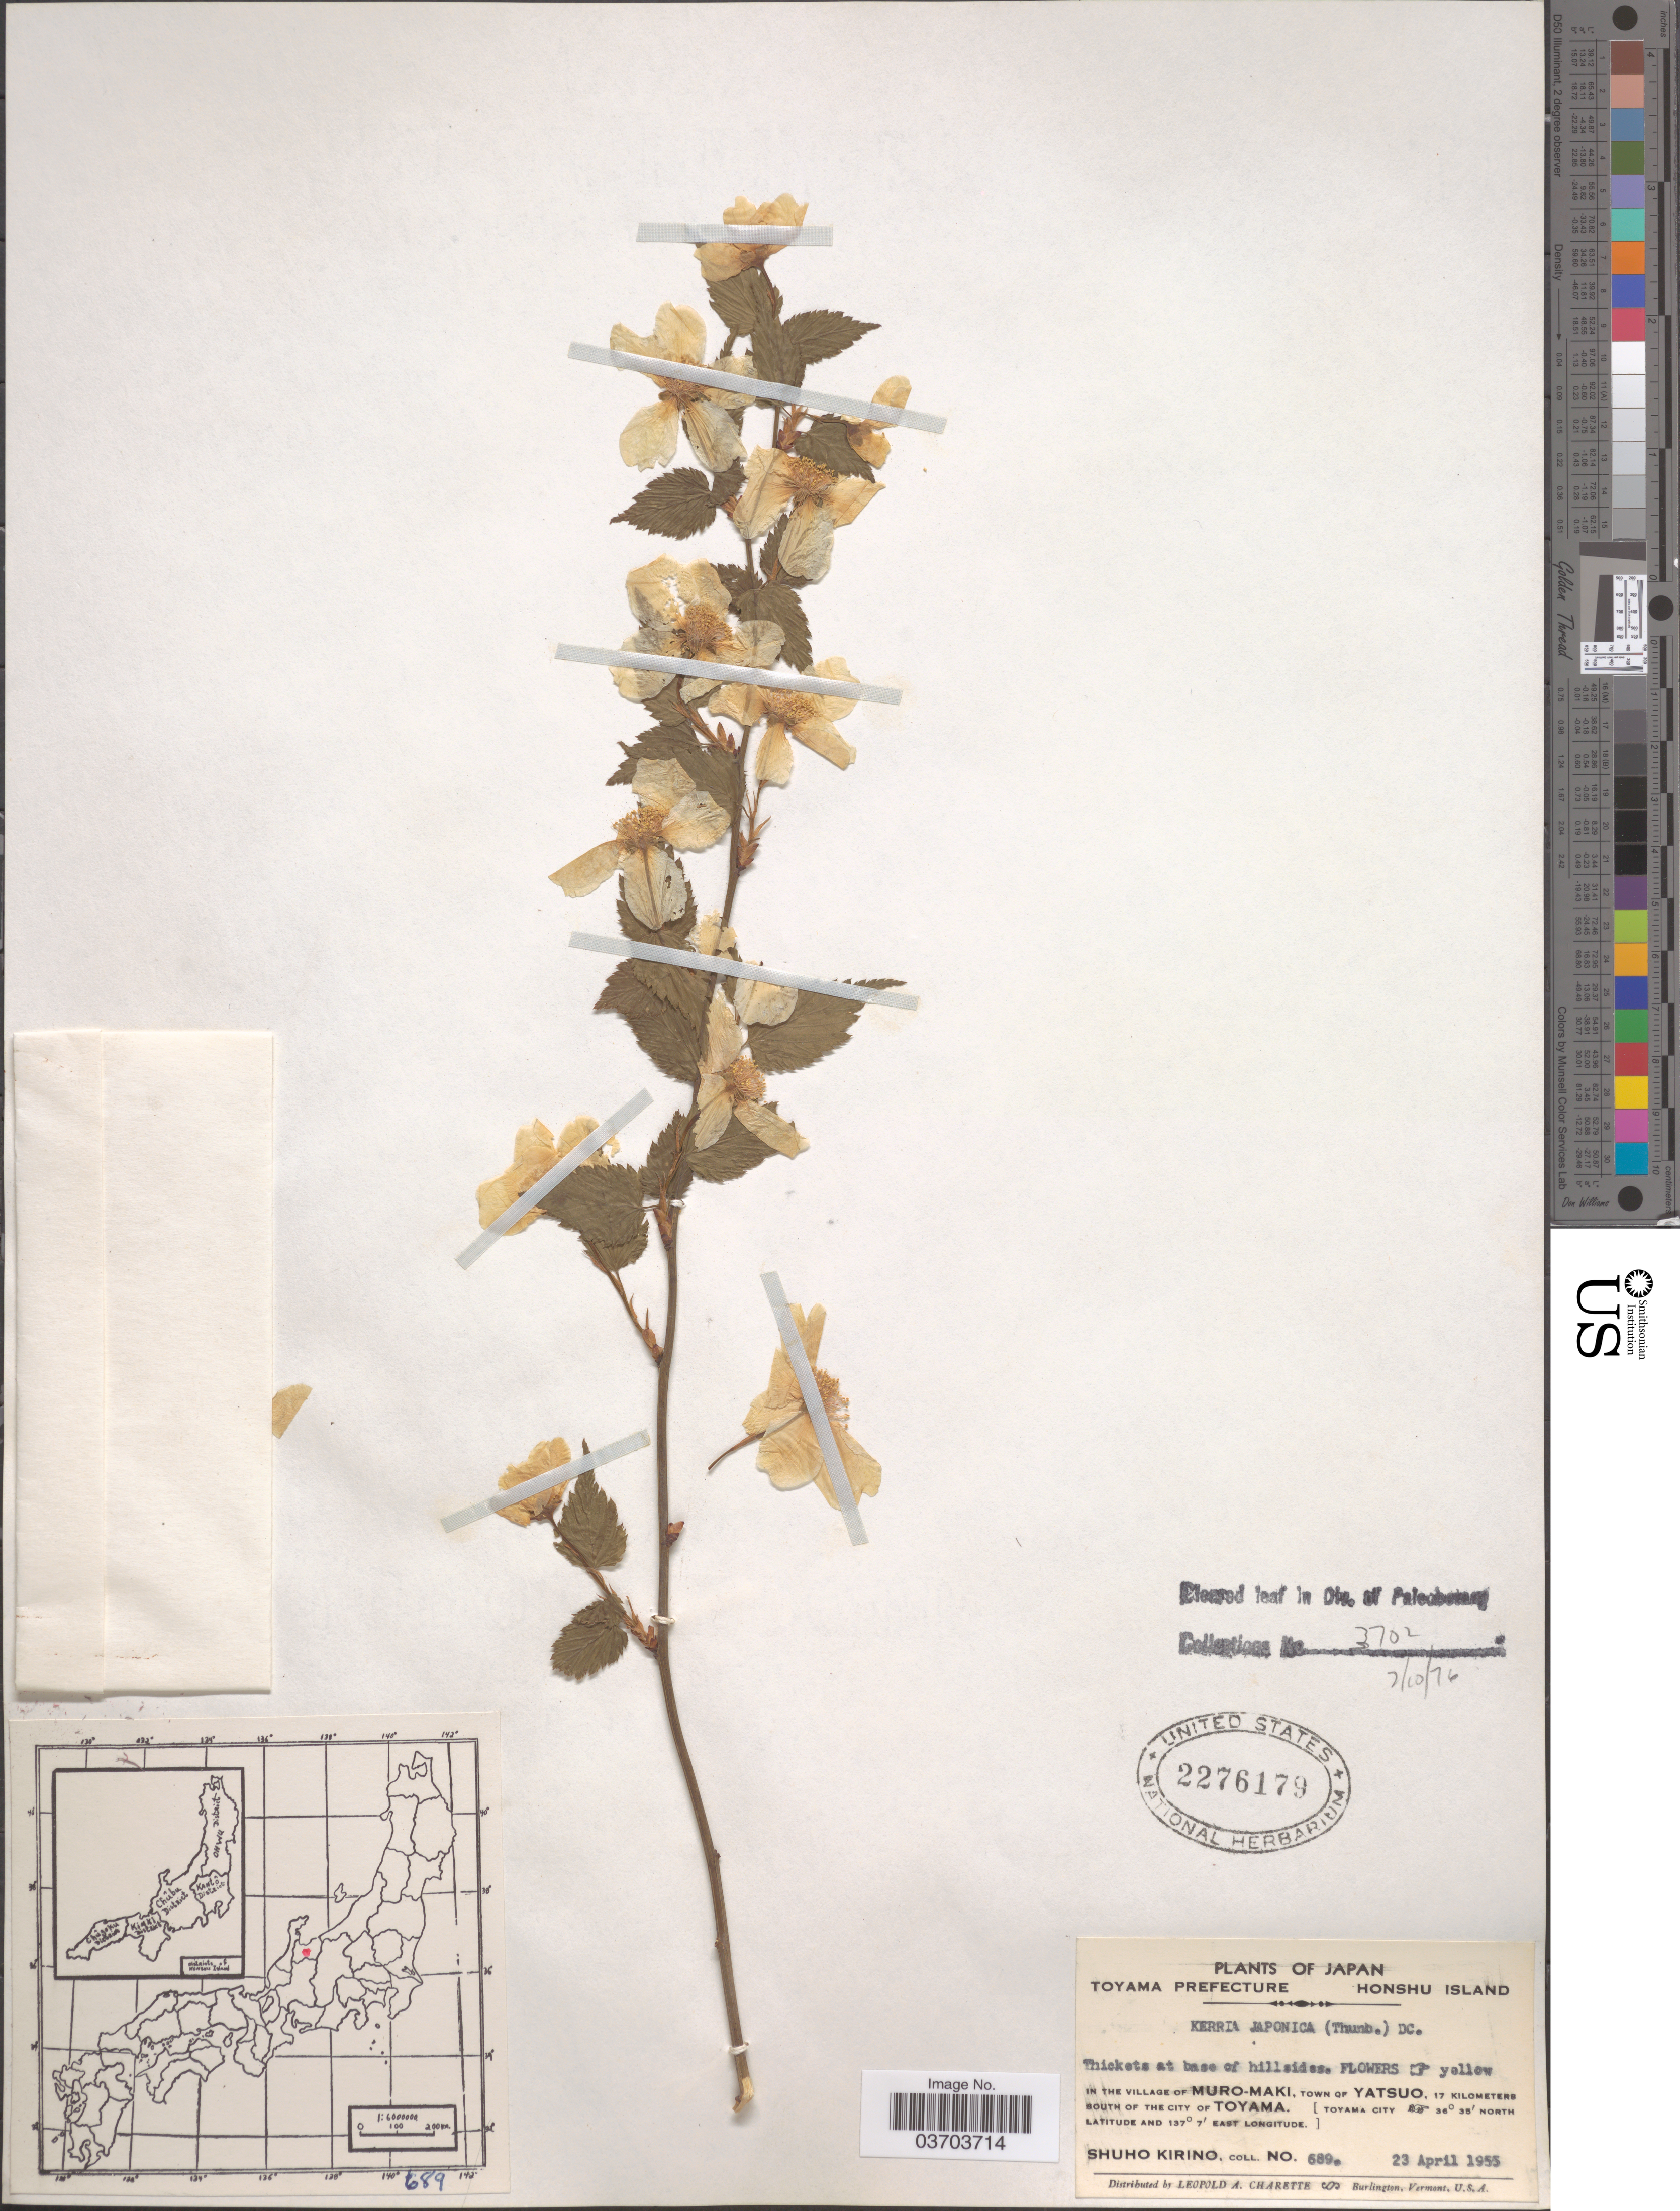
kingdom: Plantae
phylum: Tracheophyta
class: Magnoliopsida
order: Rosales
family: Rosaceae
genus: Kerria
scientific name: Kerria japonica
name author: (L.) DC.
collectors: S. Kirino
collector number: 689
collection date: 1955-04-23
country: Japan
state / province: Toyama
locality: Toyama Prefecture, Honshu Island. In the village of Muro-Maki, Town of Yatsuo, 17 kilometers south of the city of Toyama.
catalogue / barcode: US 2276179